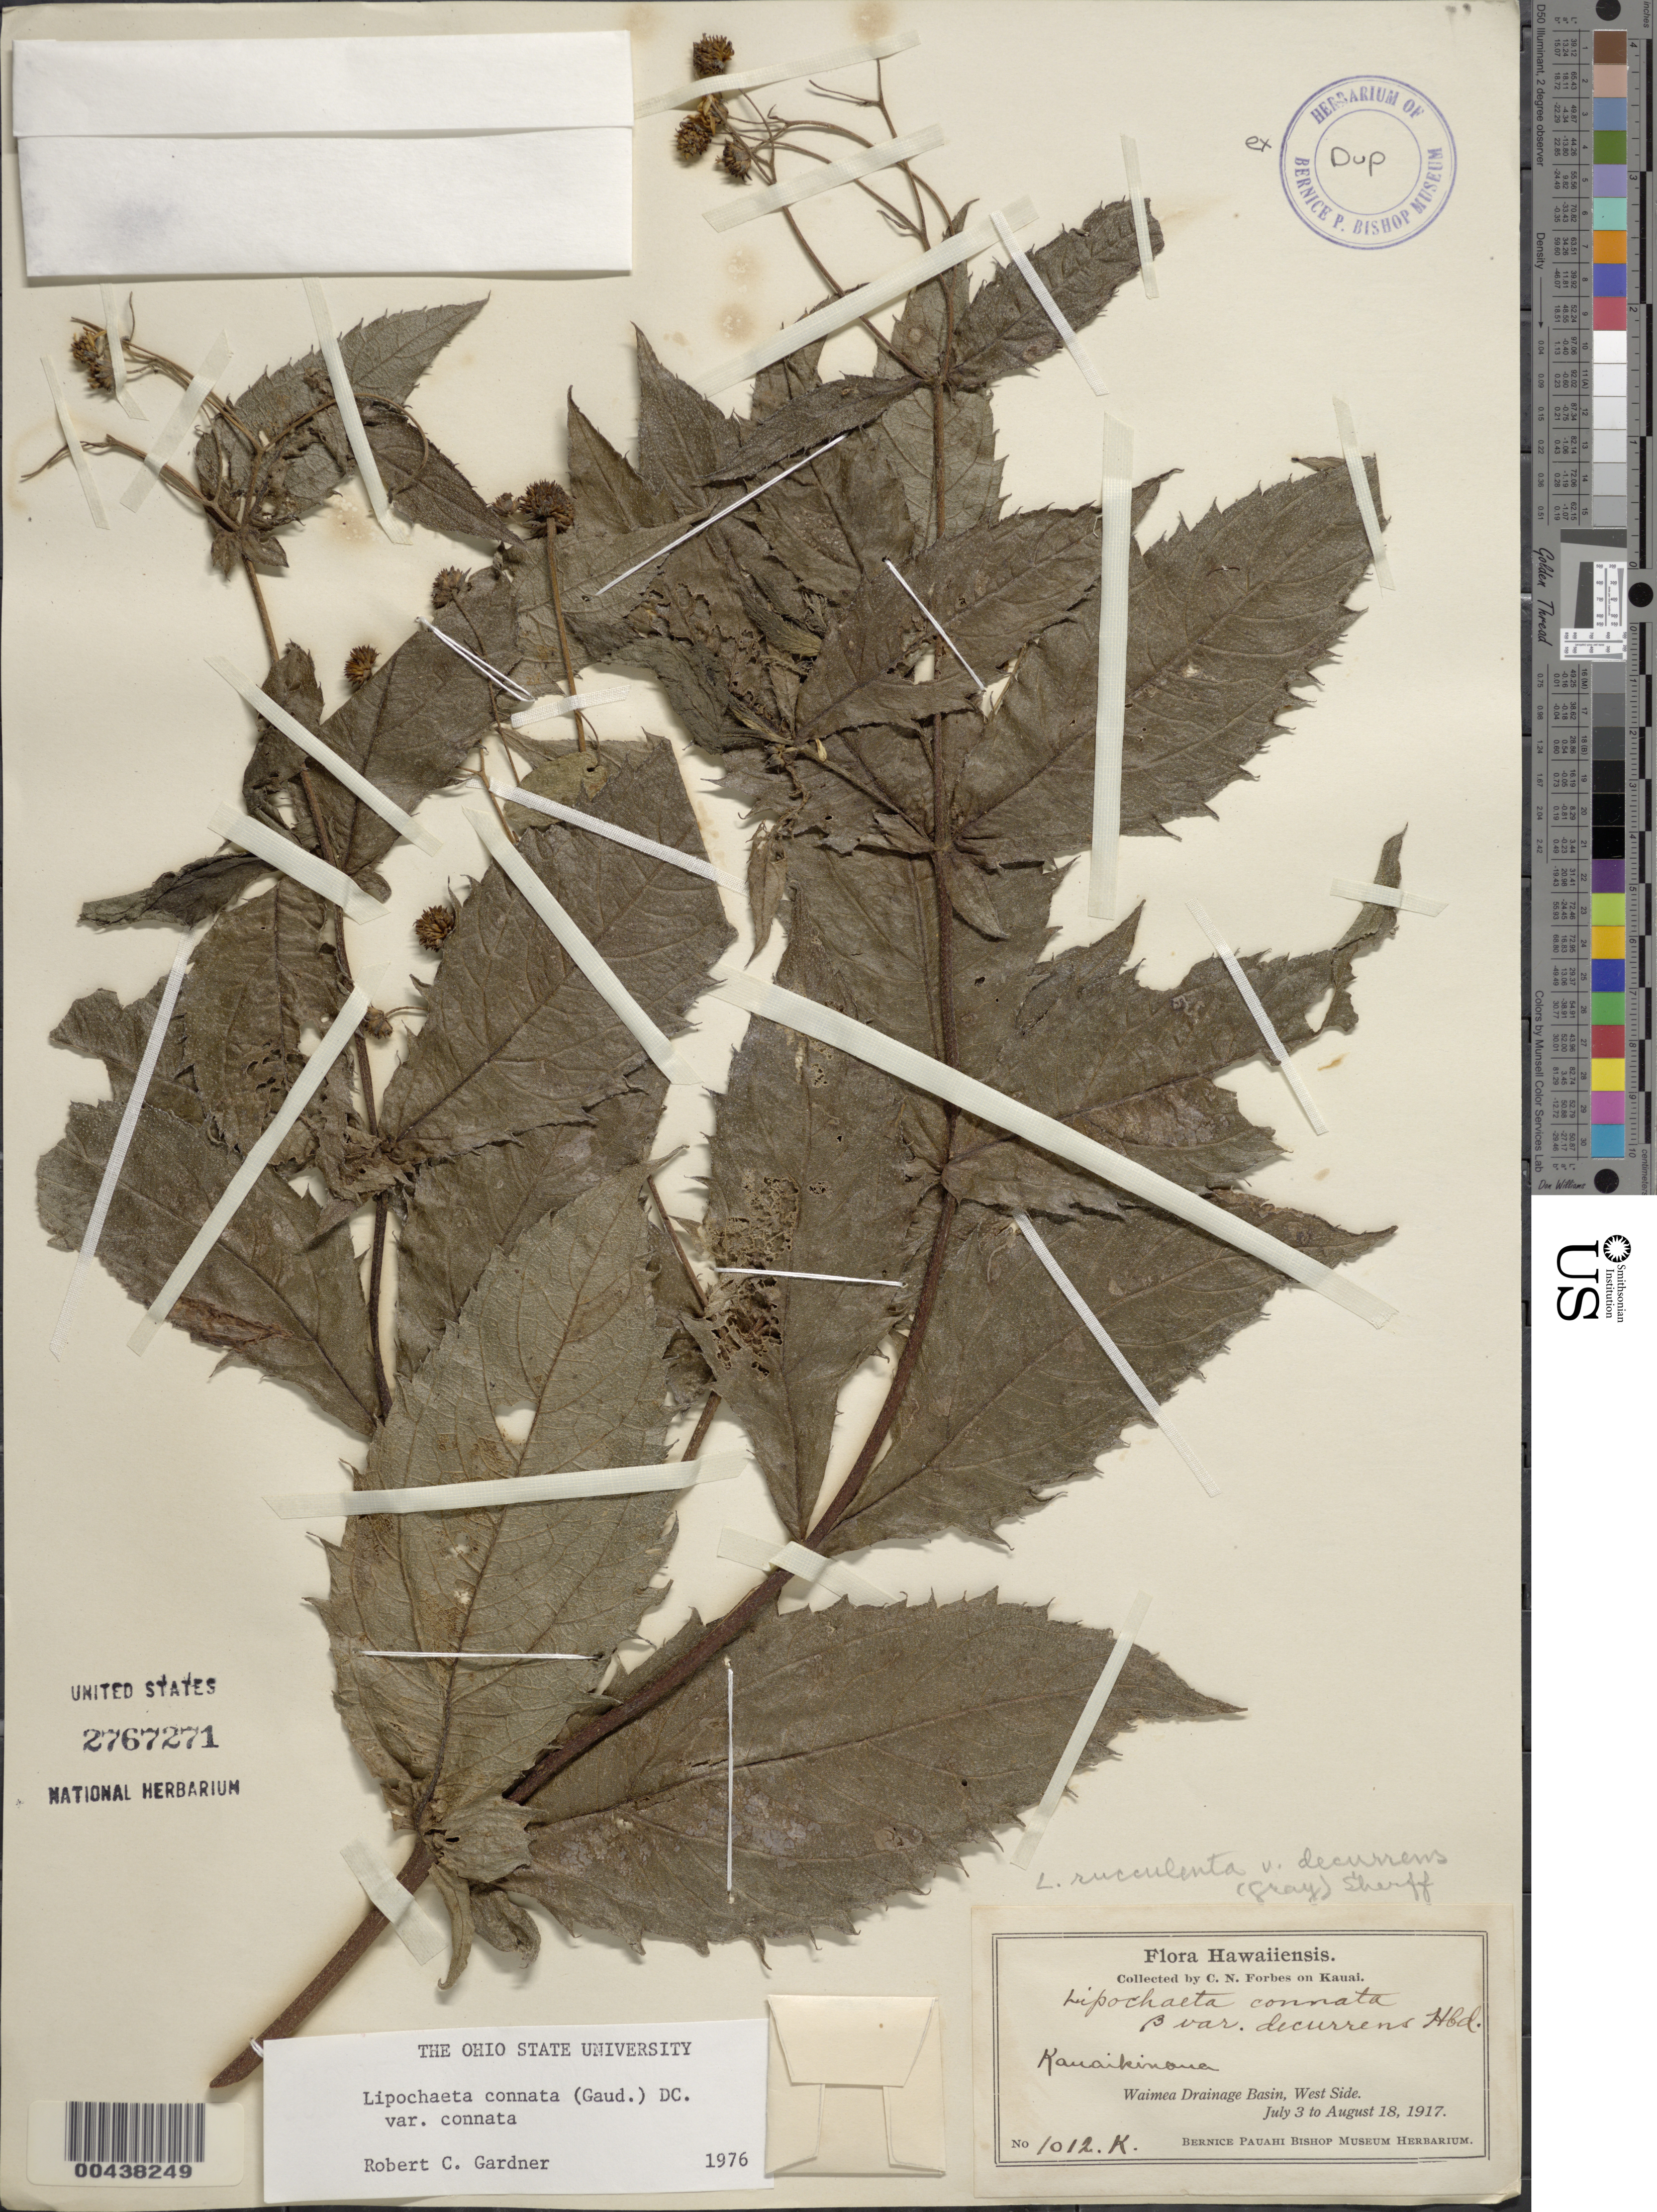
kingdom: Plantae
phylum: Tracheophyta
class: Magnoliopsida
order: Asterales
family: Asteraceae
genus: Lipochaeta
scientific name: Lipochaeta connata subsp. connata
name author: (Gaudich.) DC.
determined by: Gardner, R. C.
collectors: C. N. Forbes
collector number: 1012.K.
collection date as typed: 3 Jul 1917 to 18 Aug 1917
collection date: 1917-07-03/1917-08-18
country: United States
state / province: Hawaii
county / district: Kauai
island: Kaua'i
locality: Kauaikinoua, Waimea Drainage Basin, W side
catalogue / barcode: US 2767271